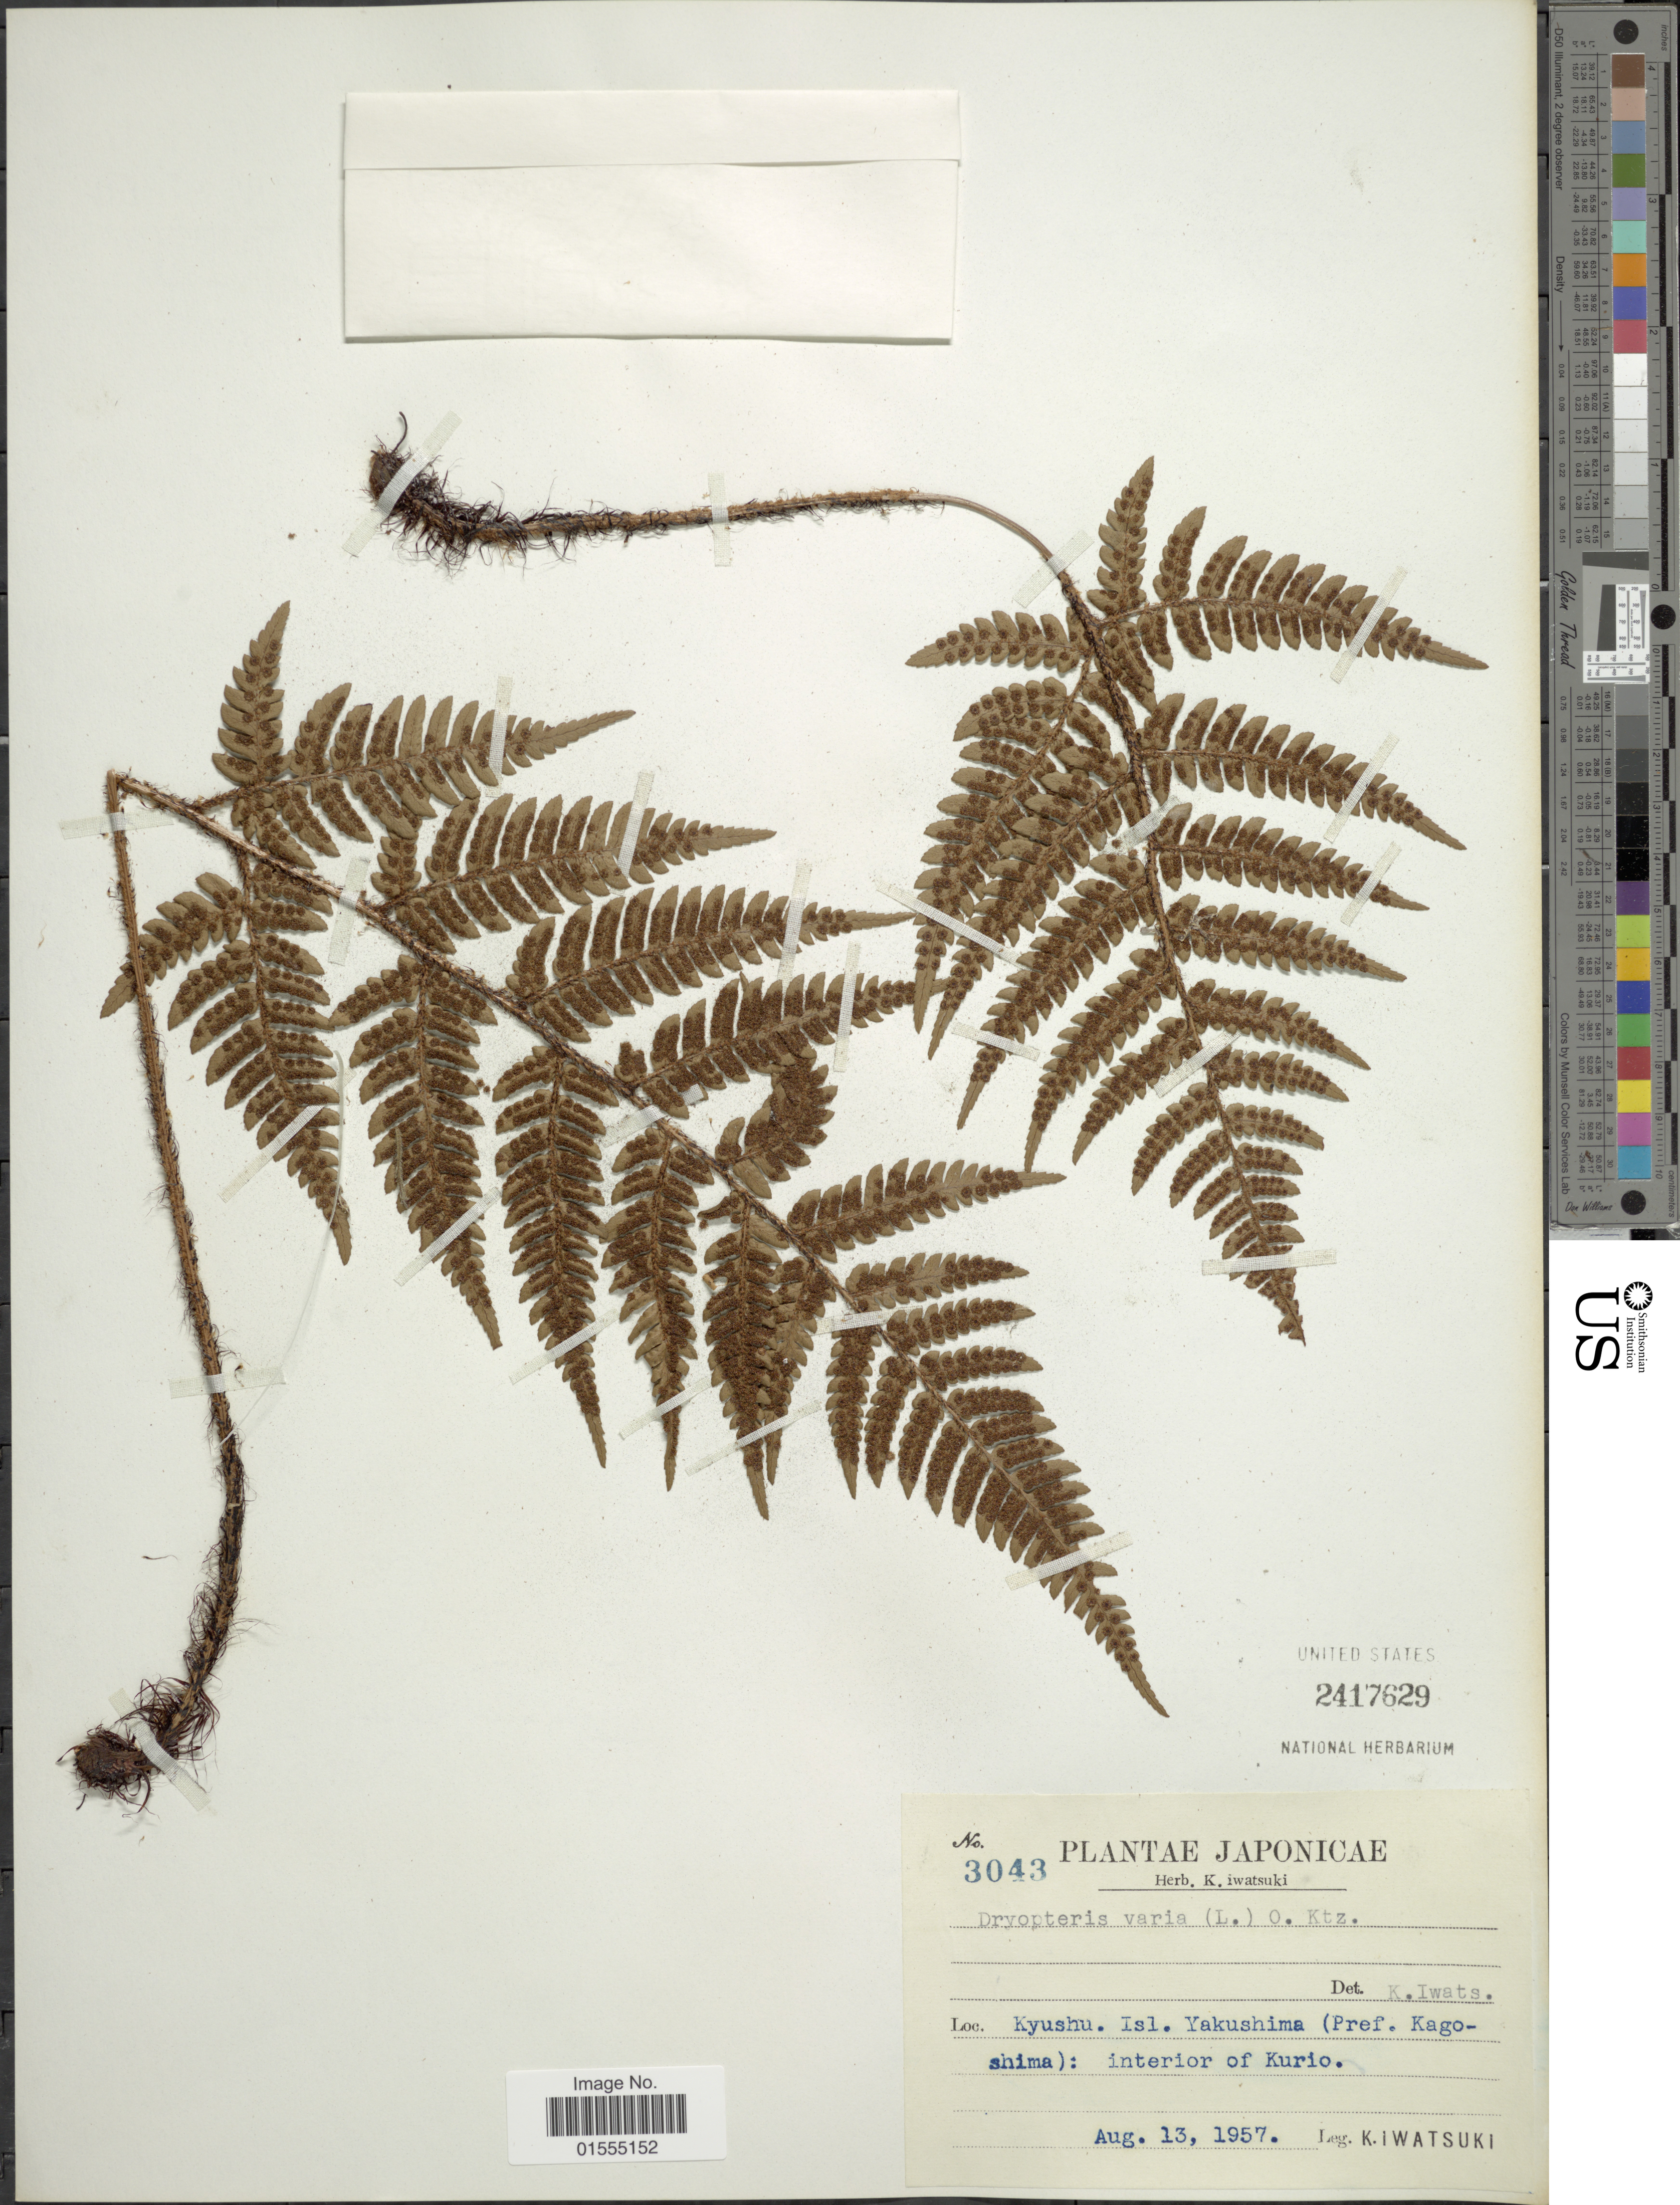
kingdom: Plantae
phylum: Tracheophyta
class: Polypodiopsida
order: Polypodiales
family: Dryopteridaceae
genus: Dryopteris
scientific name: Dryopteris varia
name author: (L.) Kuntze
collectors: K. Iwatsuki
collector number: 3043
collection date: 1957-08-13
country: Japan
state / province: Kagosima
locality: Kyushu Isl. Yakushima (Pref Kagoshima): interior of Kurio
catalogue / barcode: US 2417629